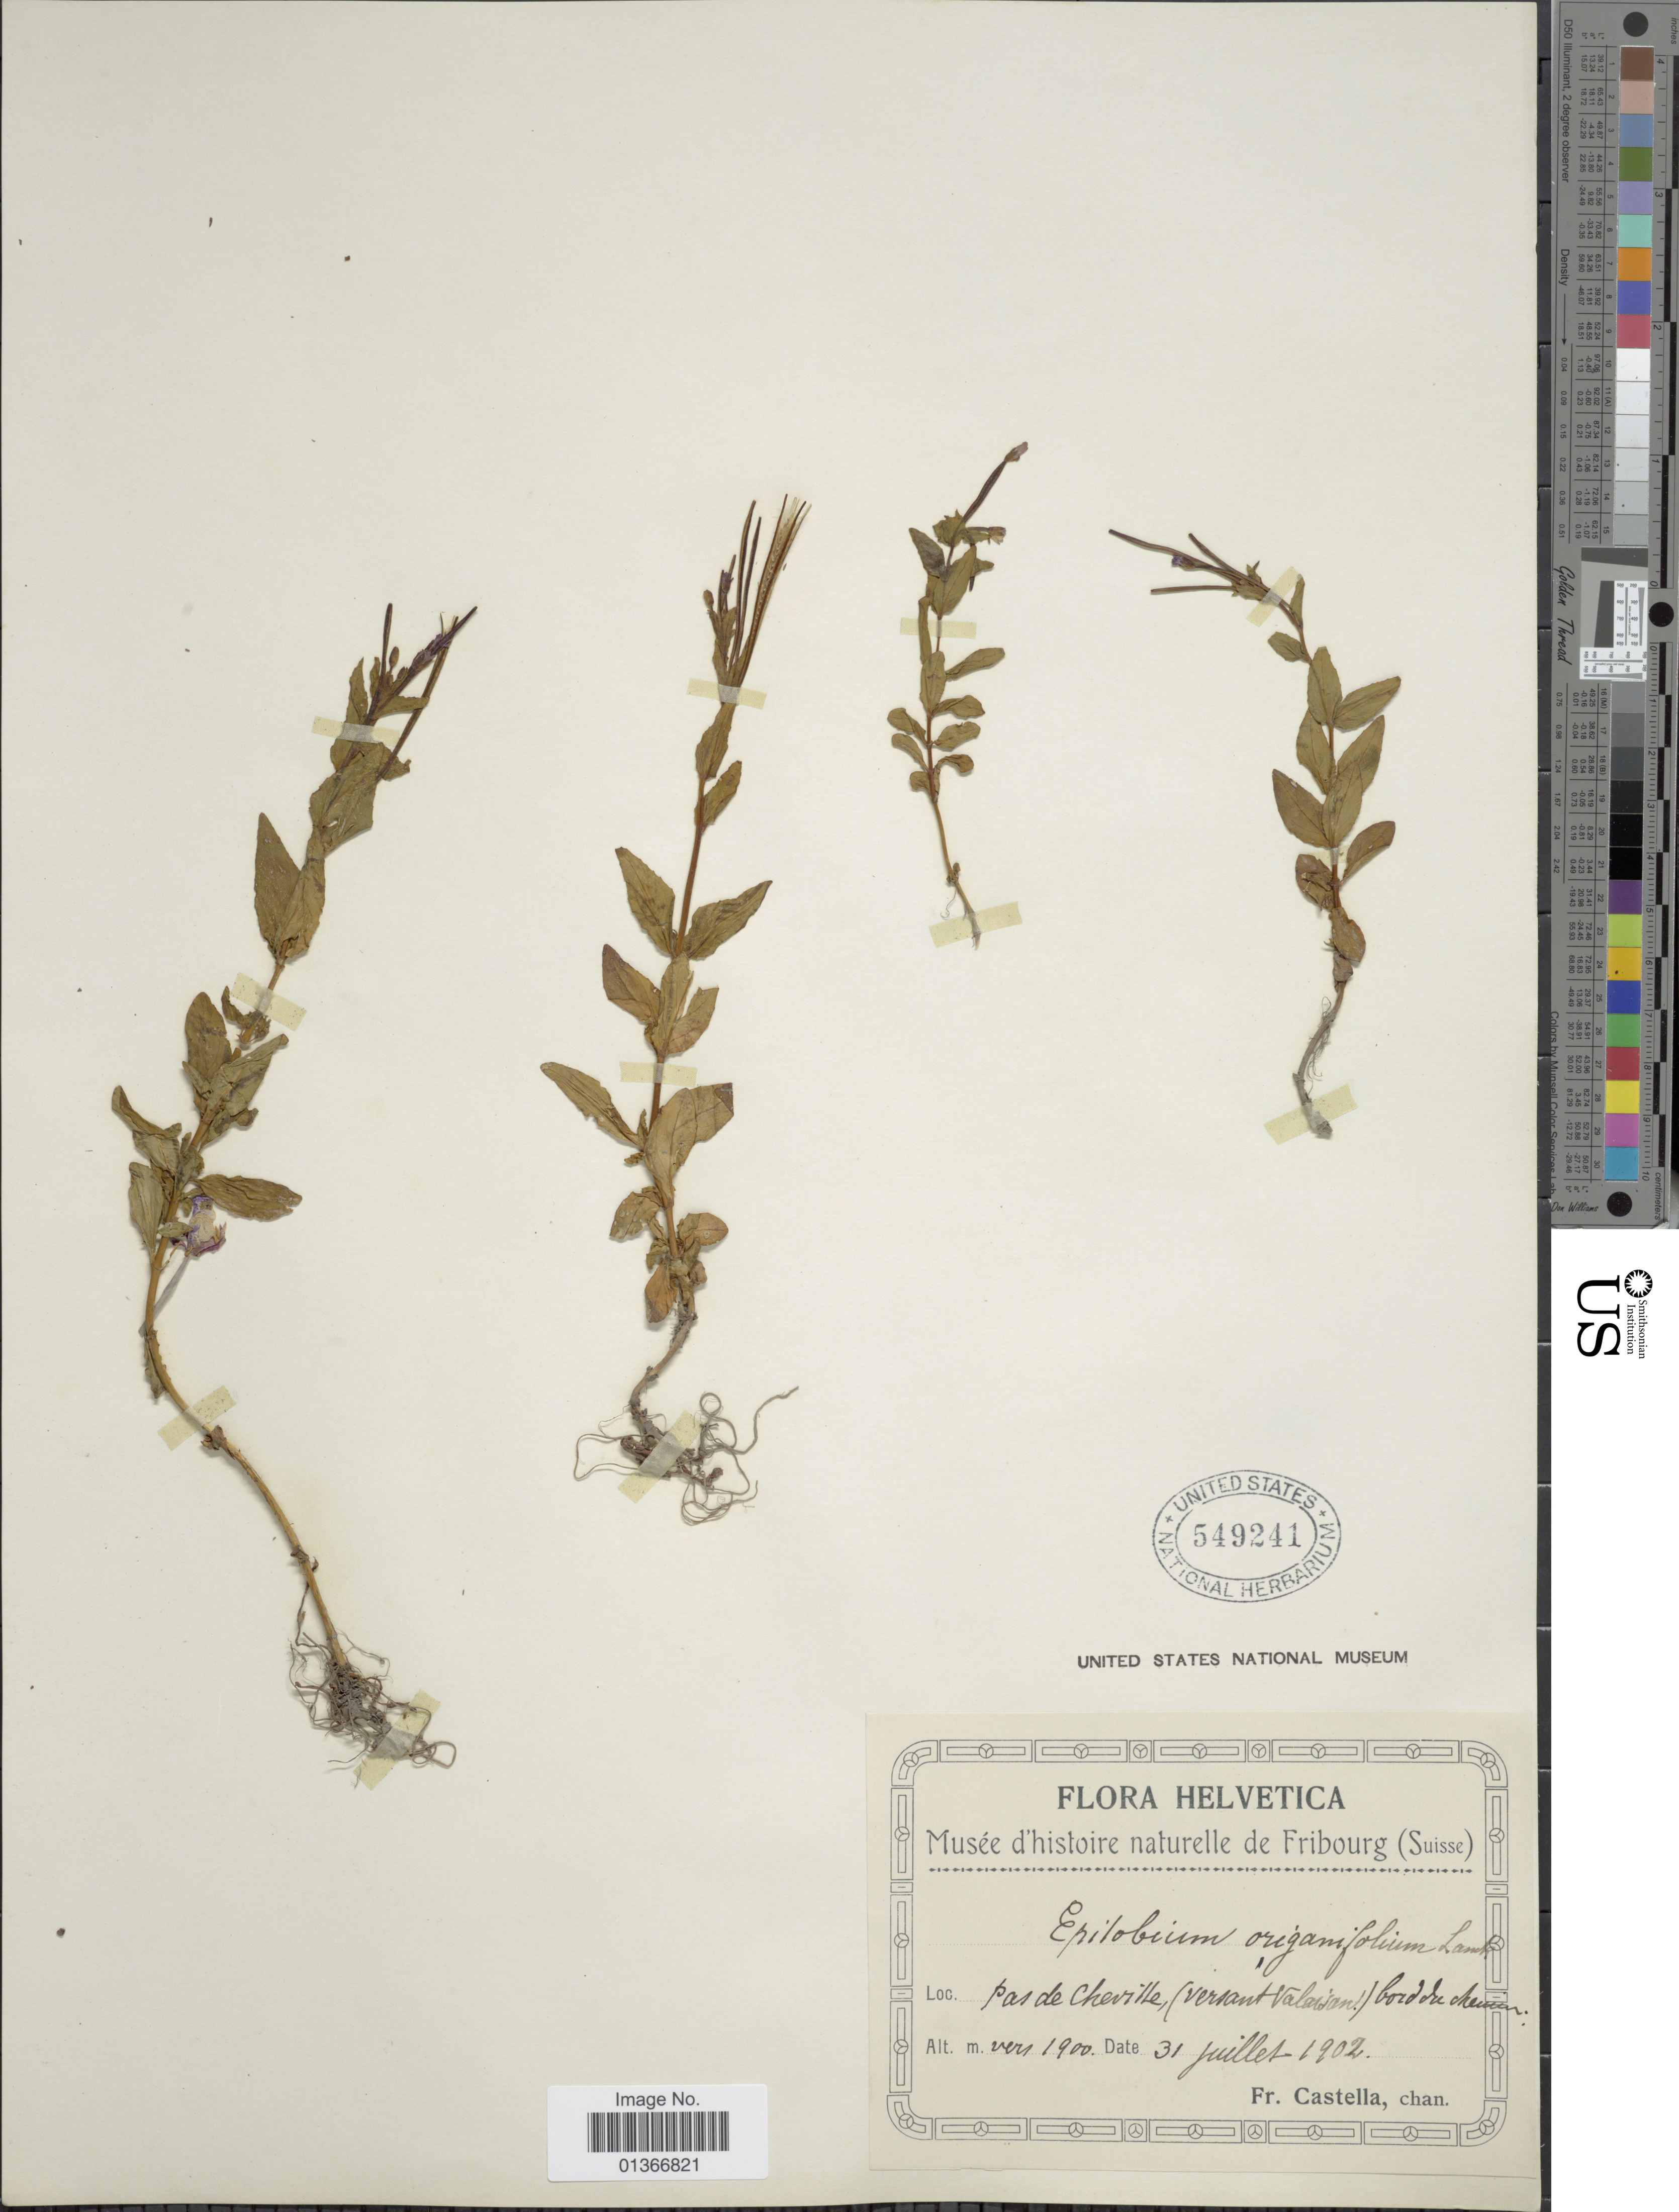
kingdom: Plantae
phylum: Tracheophyta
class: Magnoliopsida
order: Myrtales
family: Onagraceae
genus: Epilobium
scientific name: Epilobium alsinifolium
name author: Vill.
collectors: Fr. Castella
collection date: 1902-07-31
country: Switzerland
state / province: Valais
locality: Helvetica. Pas de Cheville (versant Valaisan), bord du chemin.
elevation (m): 1900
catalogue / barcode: US 549241